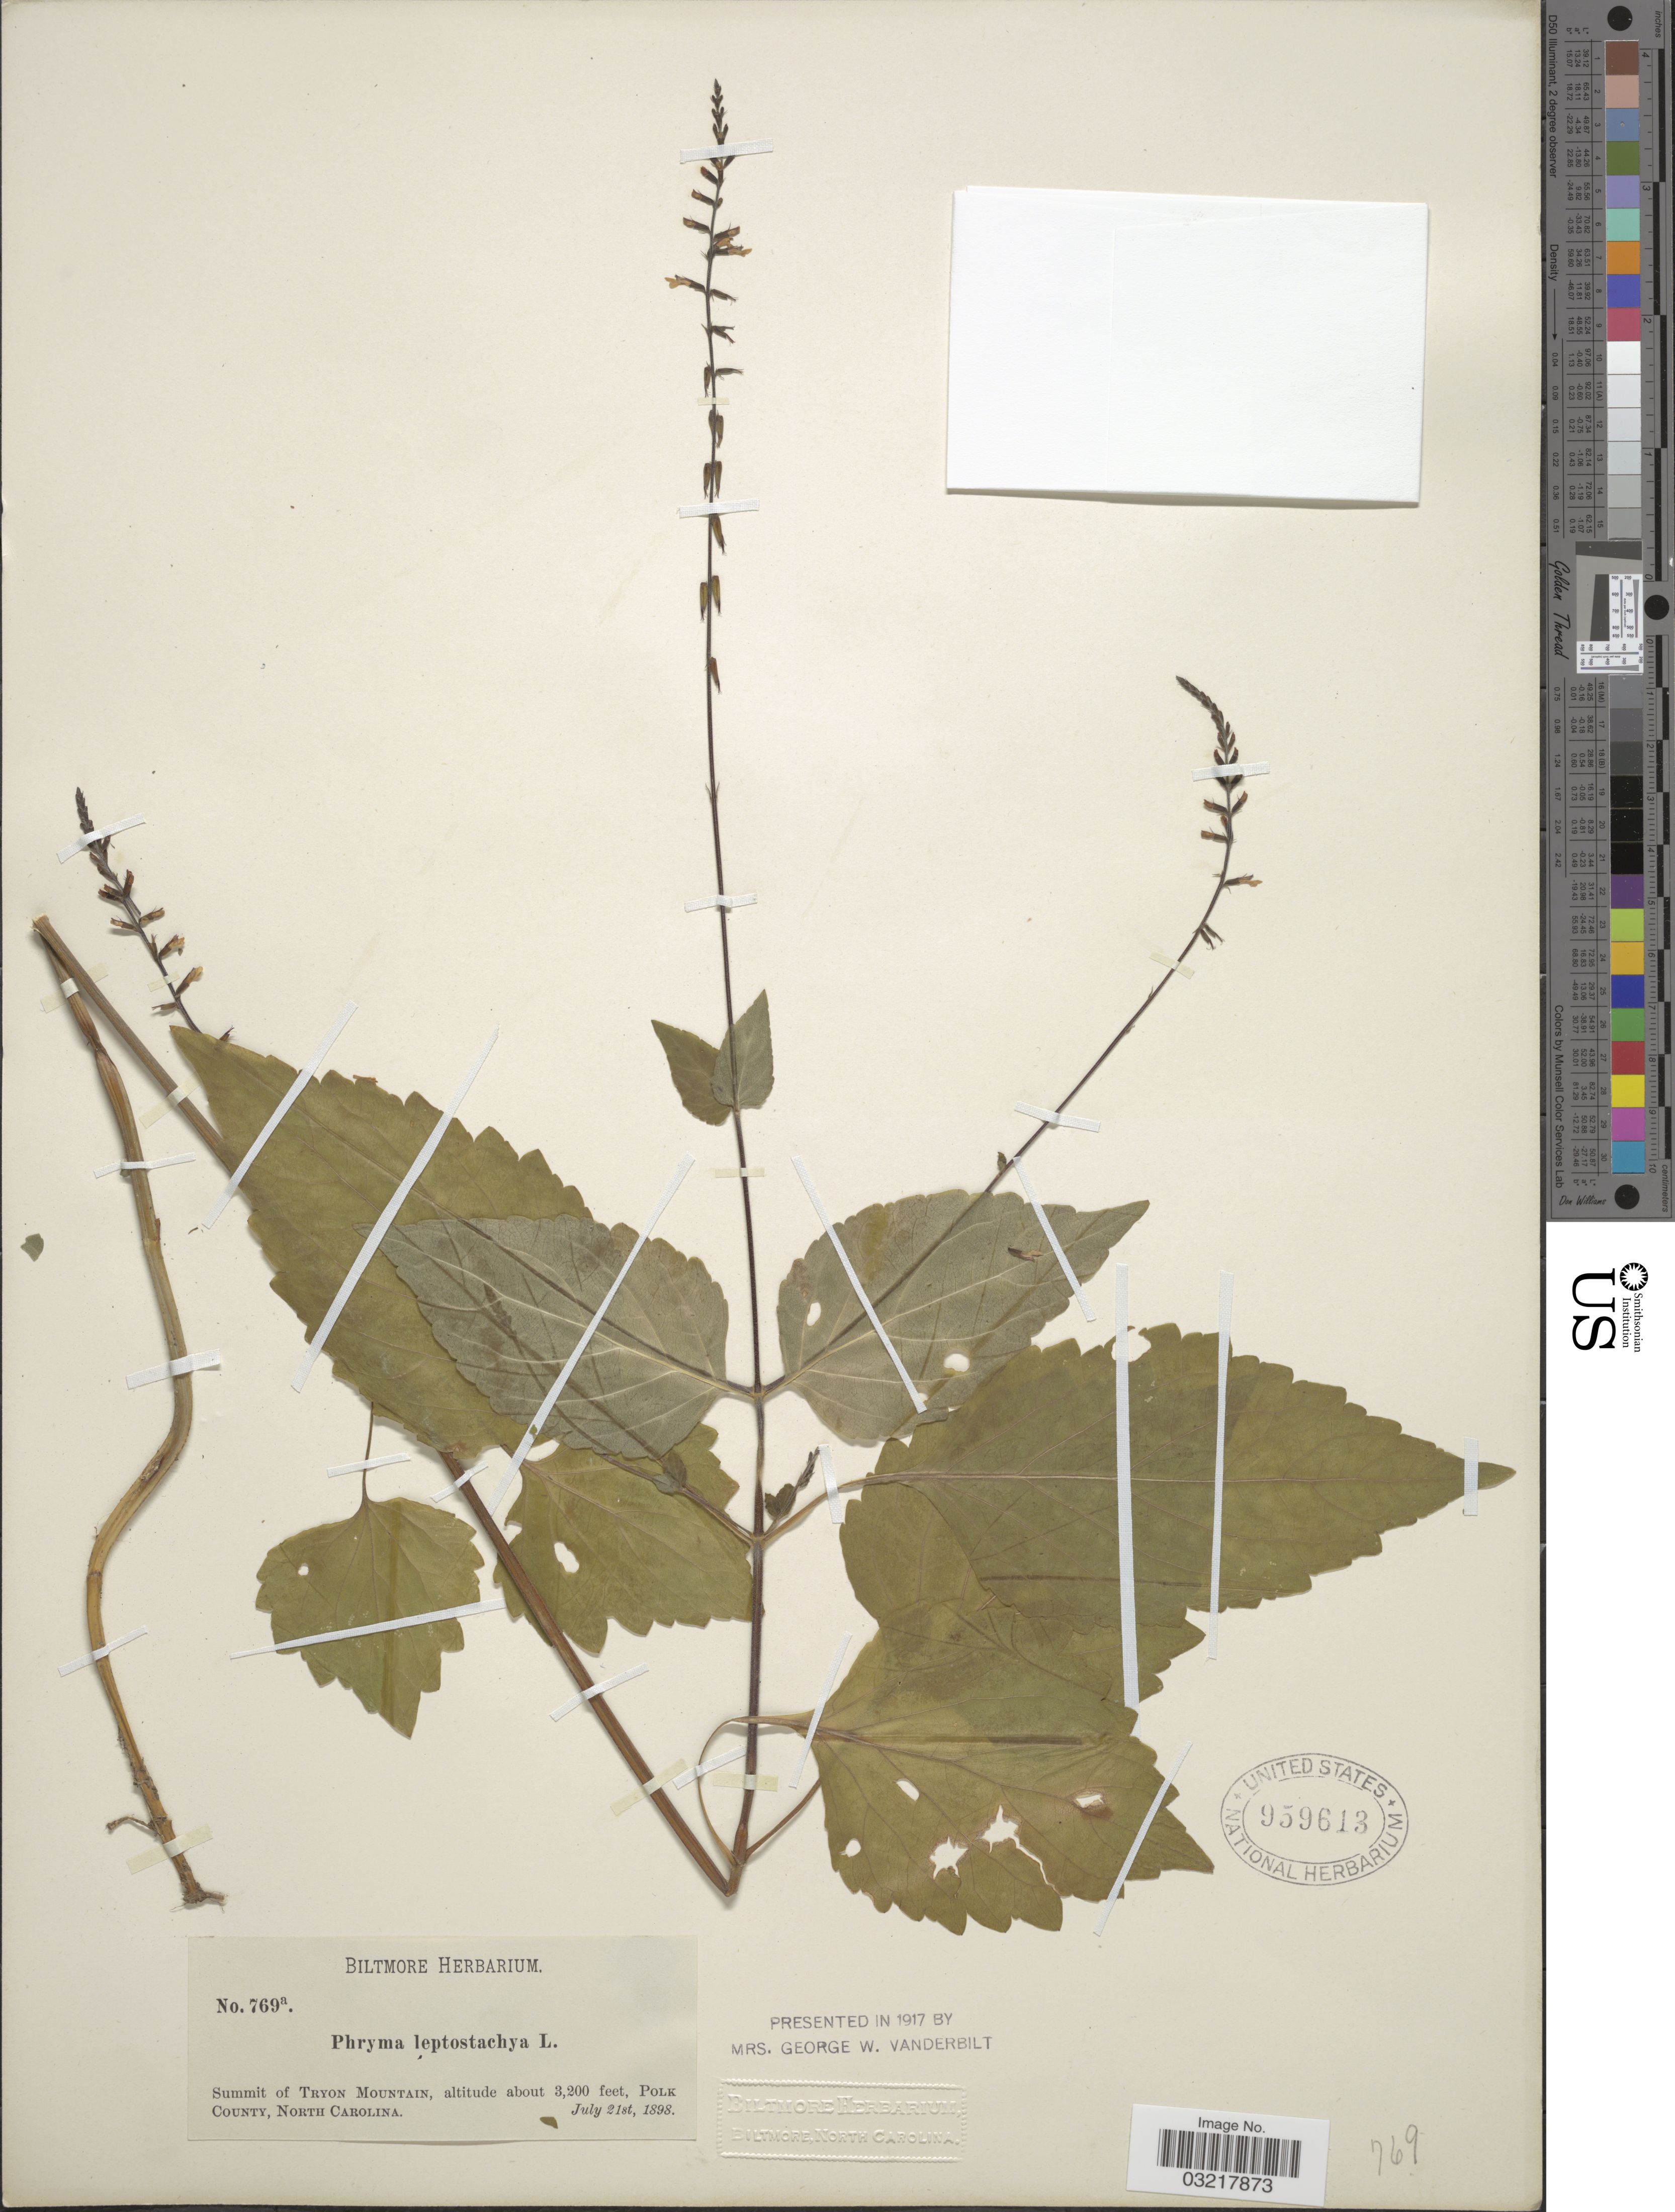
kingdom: Plantae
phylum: Tracheophyta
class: Magnoliopsida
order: Lamiales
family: Phrymaceae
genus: Phryma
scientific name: Phryma leptostachya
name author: L.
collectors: ex herb. Biltmore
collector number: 769a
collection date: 1898-07-21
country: United States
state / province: North Carolina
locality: Summit of Tryon Mountain, Polk County.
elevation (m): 975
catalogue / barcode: US 959613